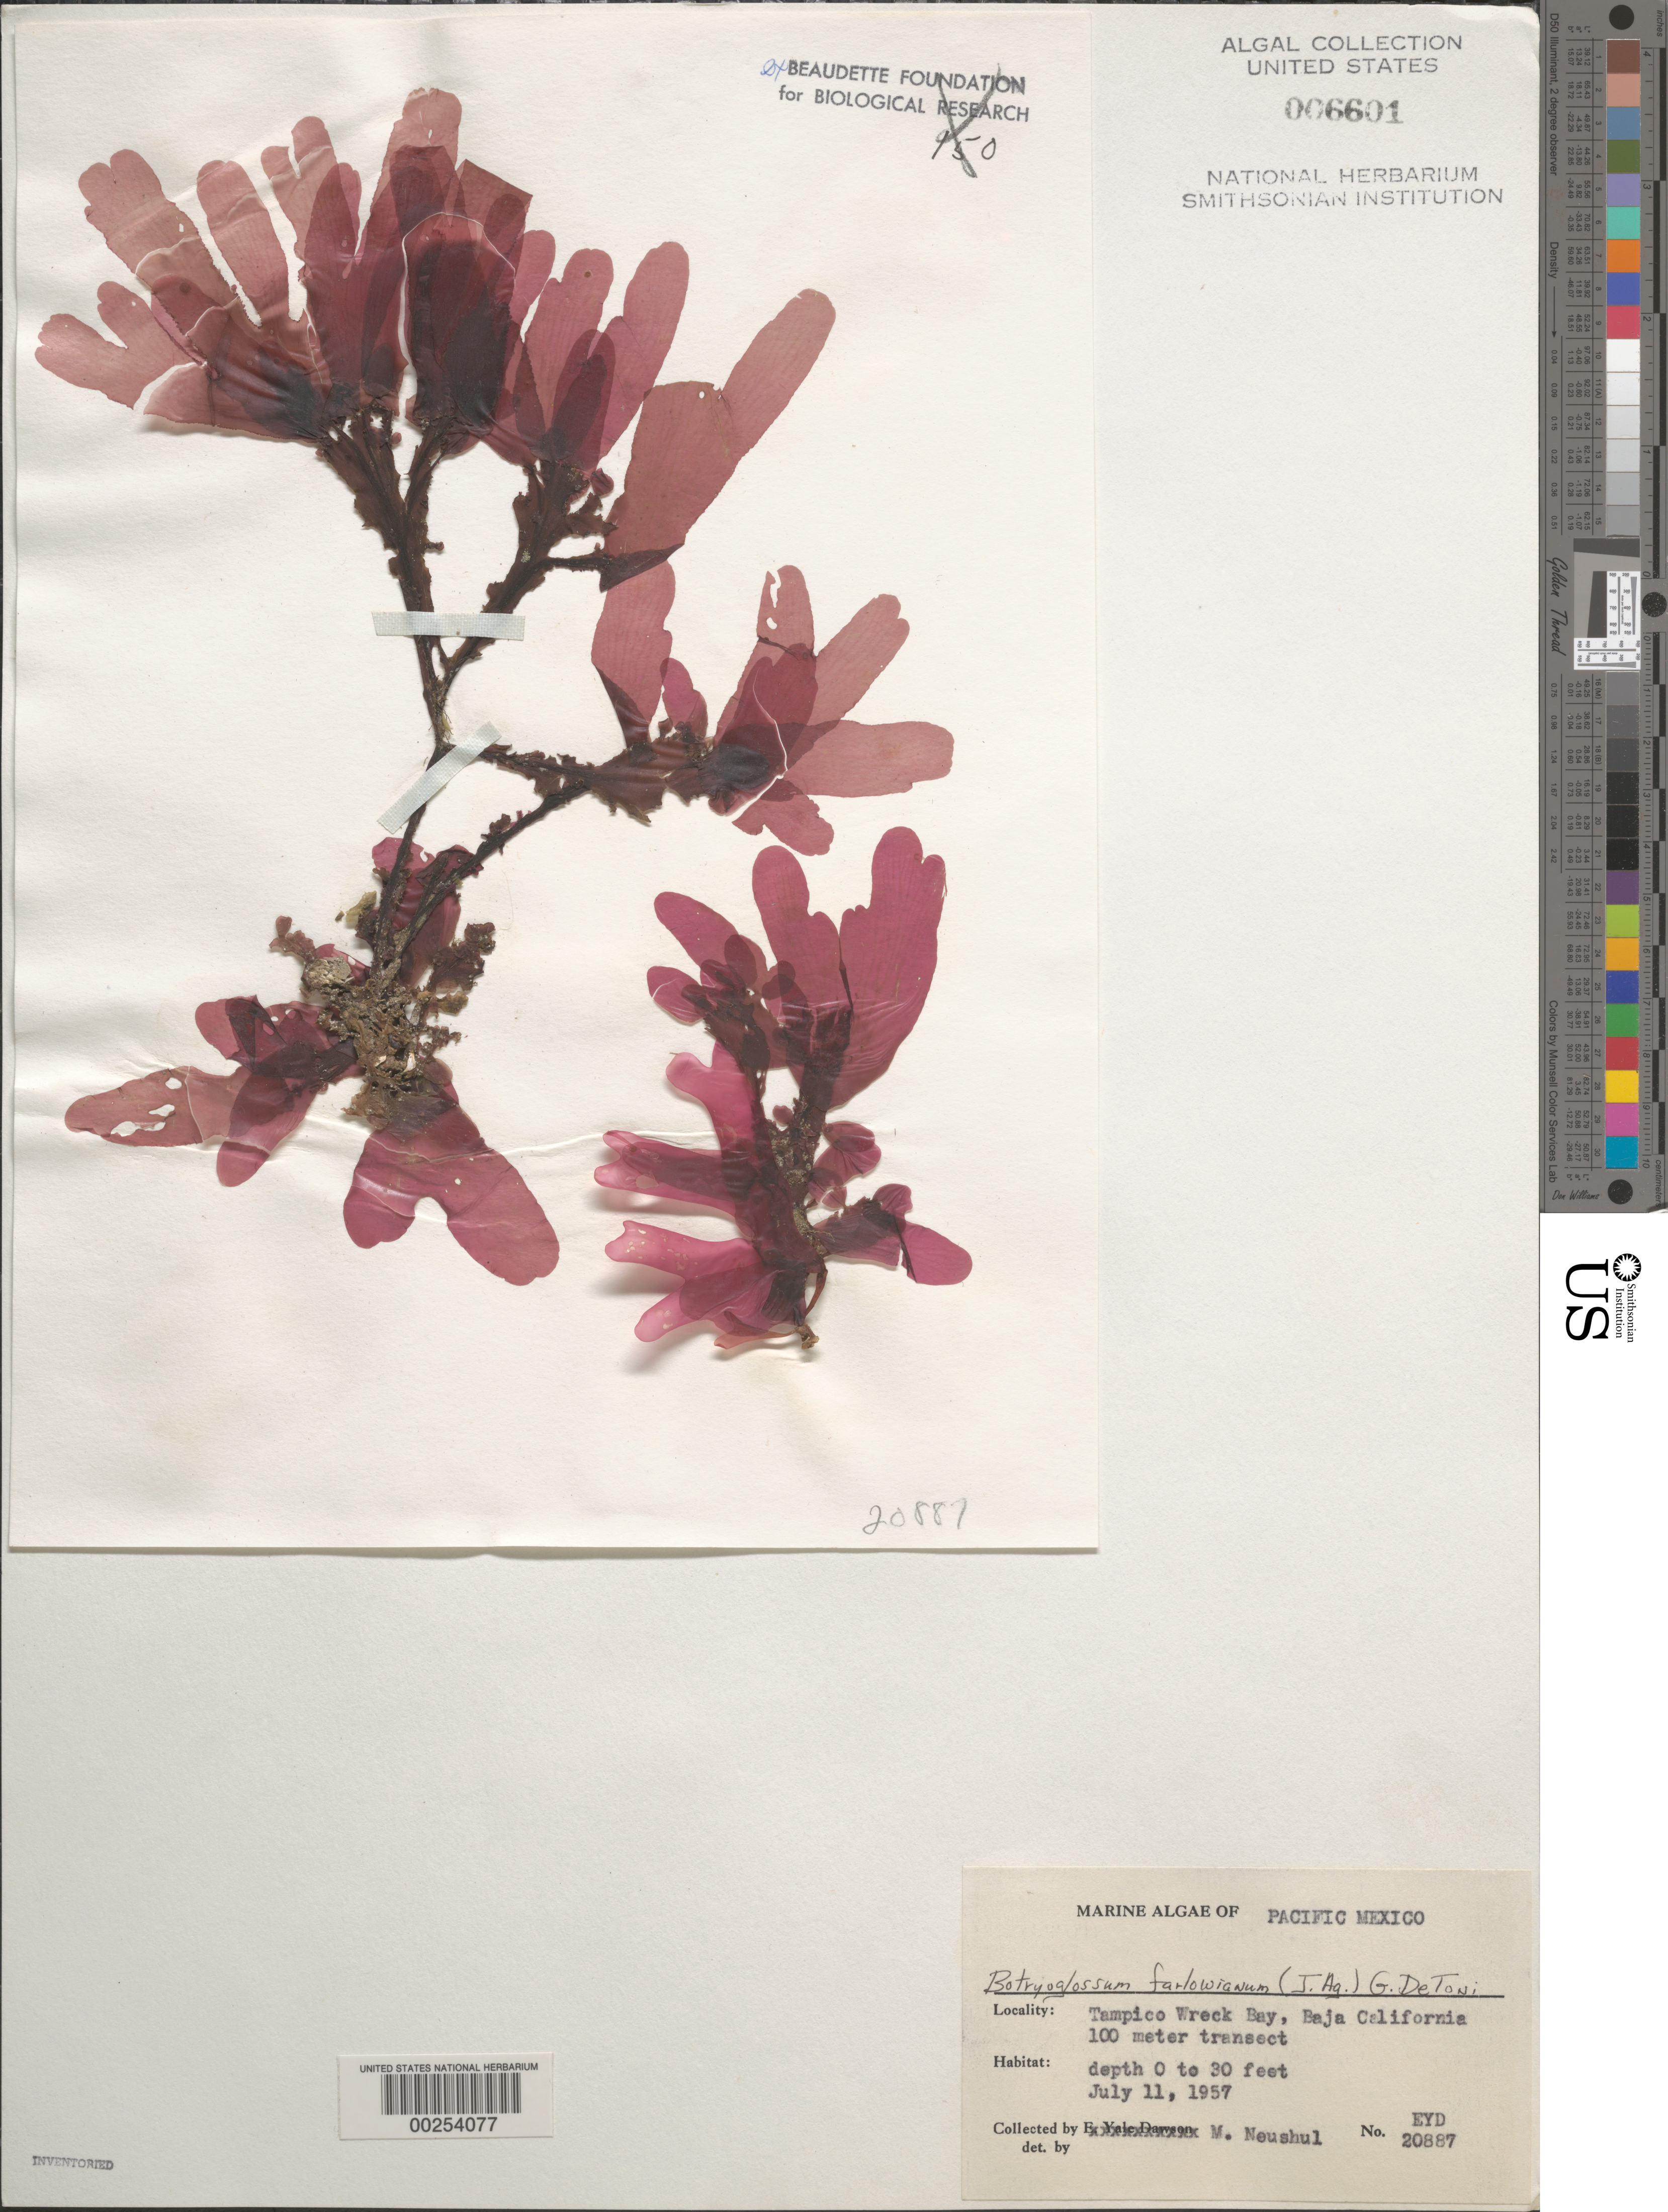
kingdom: Plantae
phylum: Rhodophyta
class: Florideophyceae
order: Ceramiales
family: Delesseriaceae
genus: Botryoglossum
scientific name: Botryoglossum farlowianum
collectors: M. Neushul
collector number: EYD 20887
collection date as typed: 11 Jul 1957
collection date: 1957-07-11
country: Mexico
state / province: Baja California Norte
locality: Tampico Wreck Bay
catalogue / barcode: US 6601